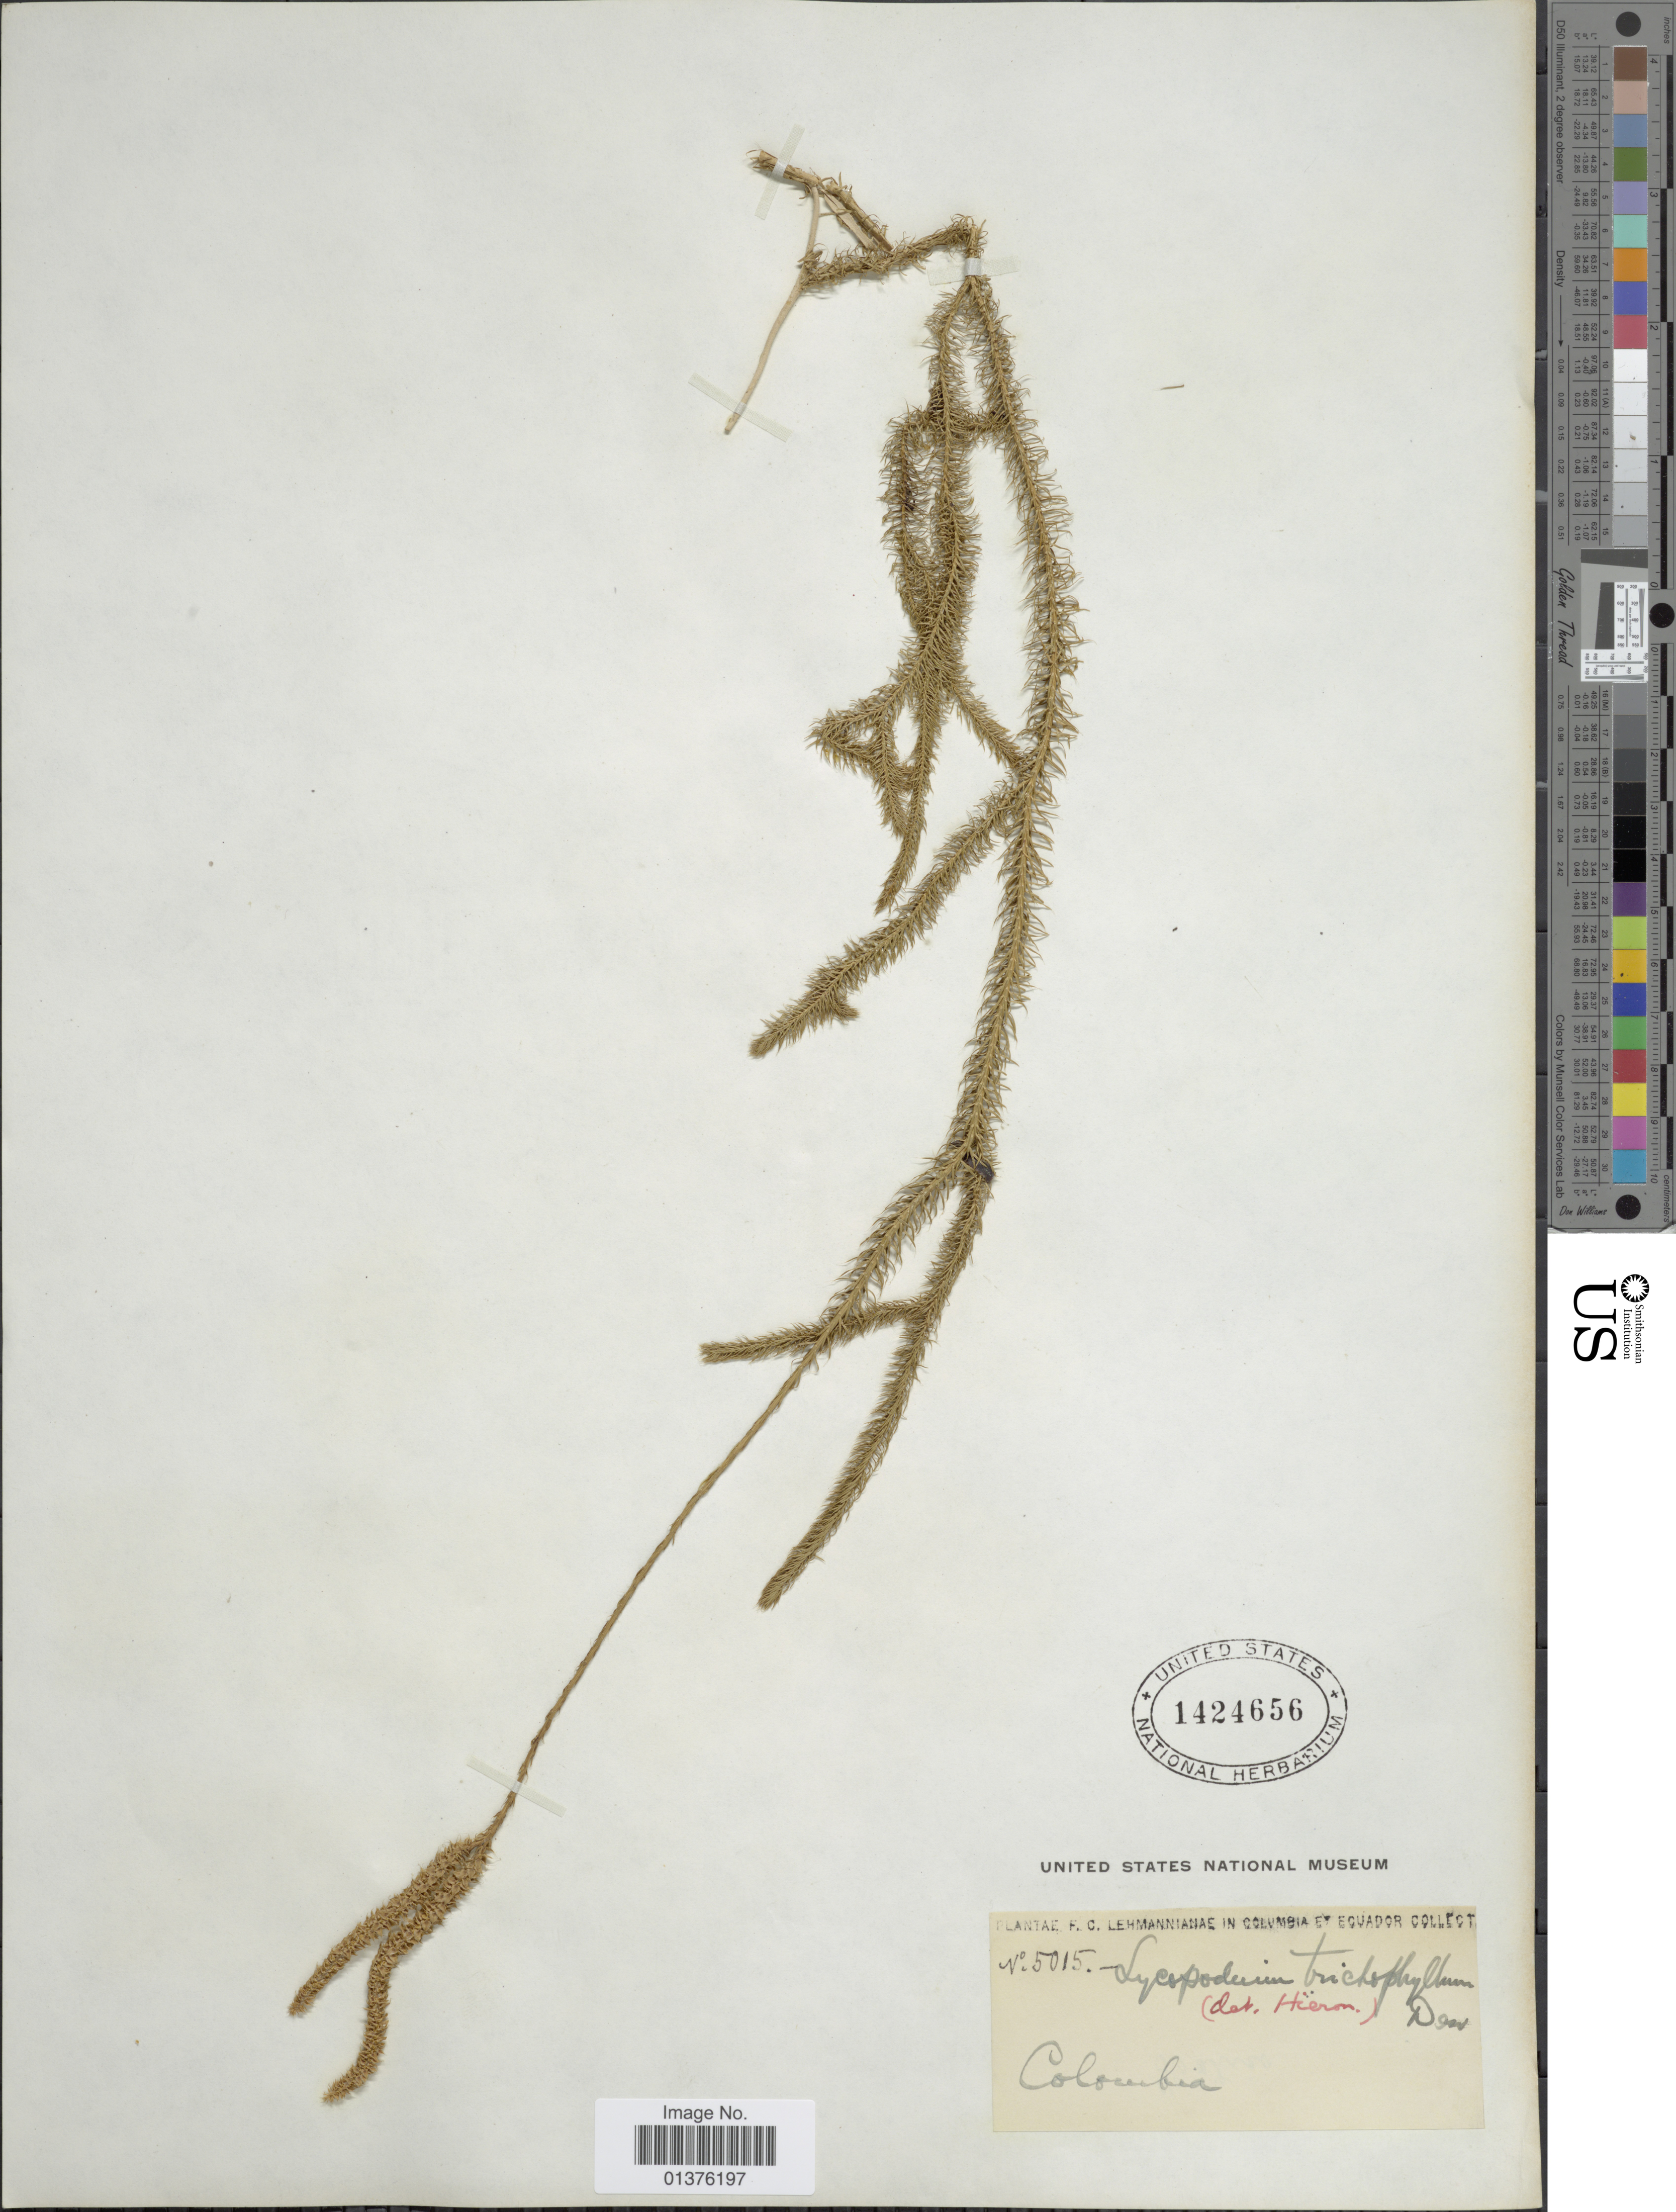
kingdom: Plantae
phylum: Tracheophyta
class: Lycopodiopsida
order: Lycopodiales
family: Lycopodiaceae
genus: Lycopodium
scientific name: Lycopodium clavatum subsp. clavatum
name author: L.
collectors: F. C. Lehmann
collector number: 5015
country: Colombia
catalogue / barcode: US 1424656